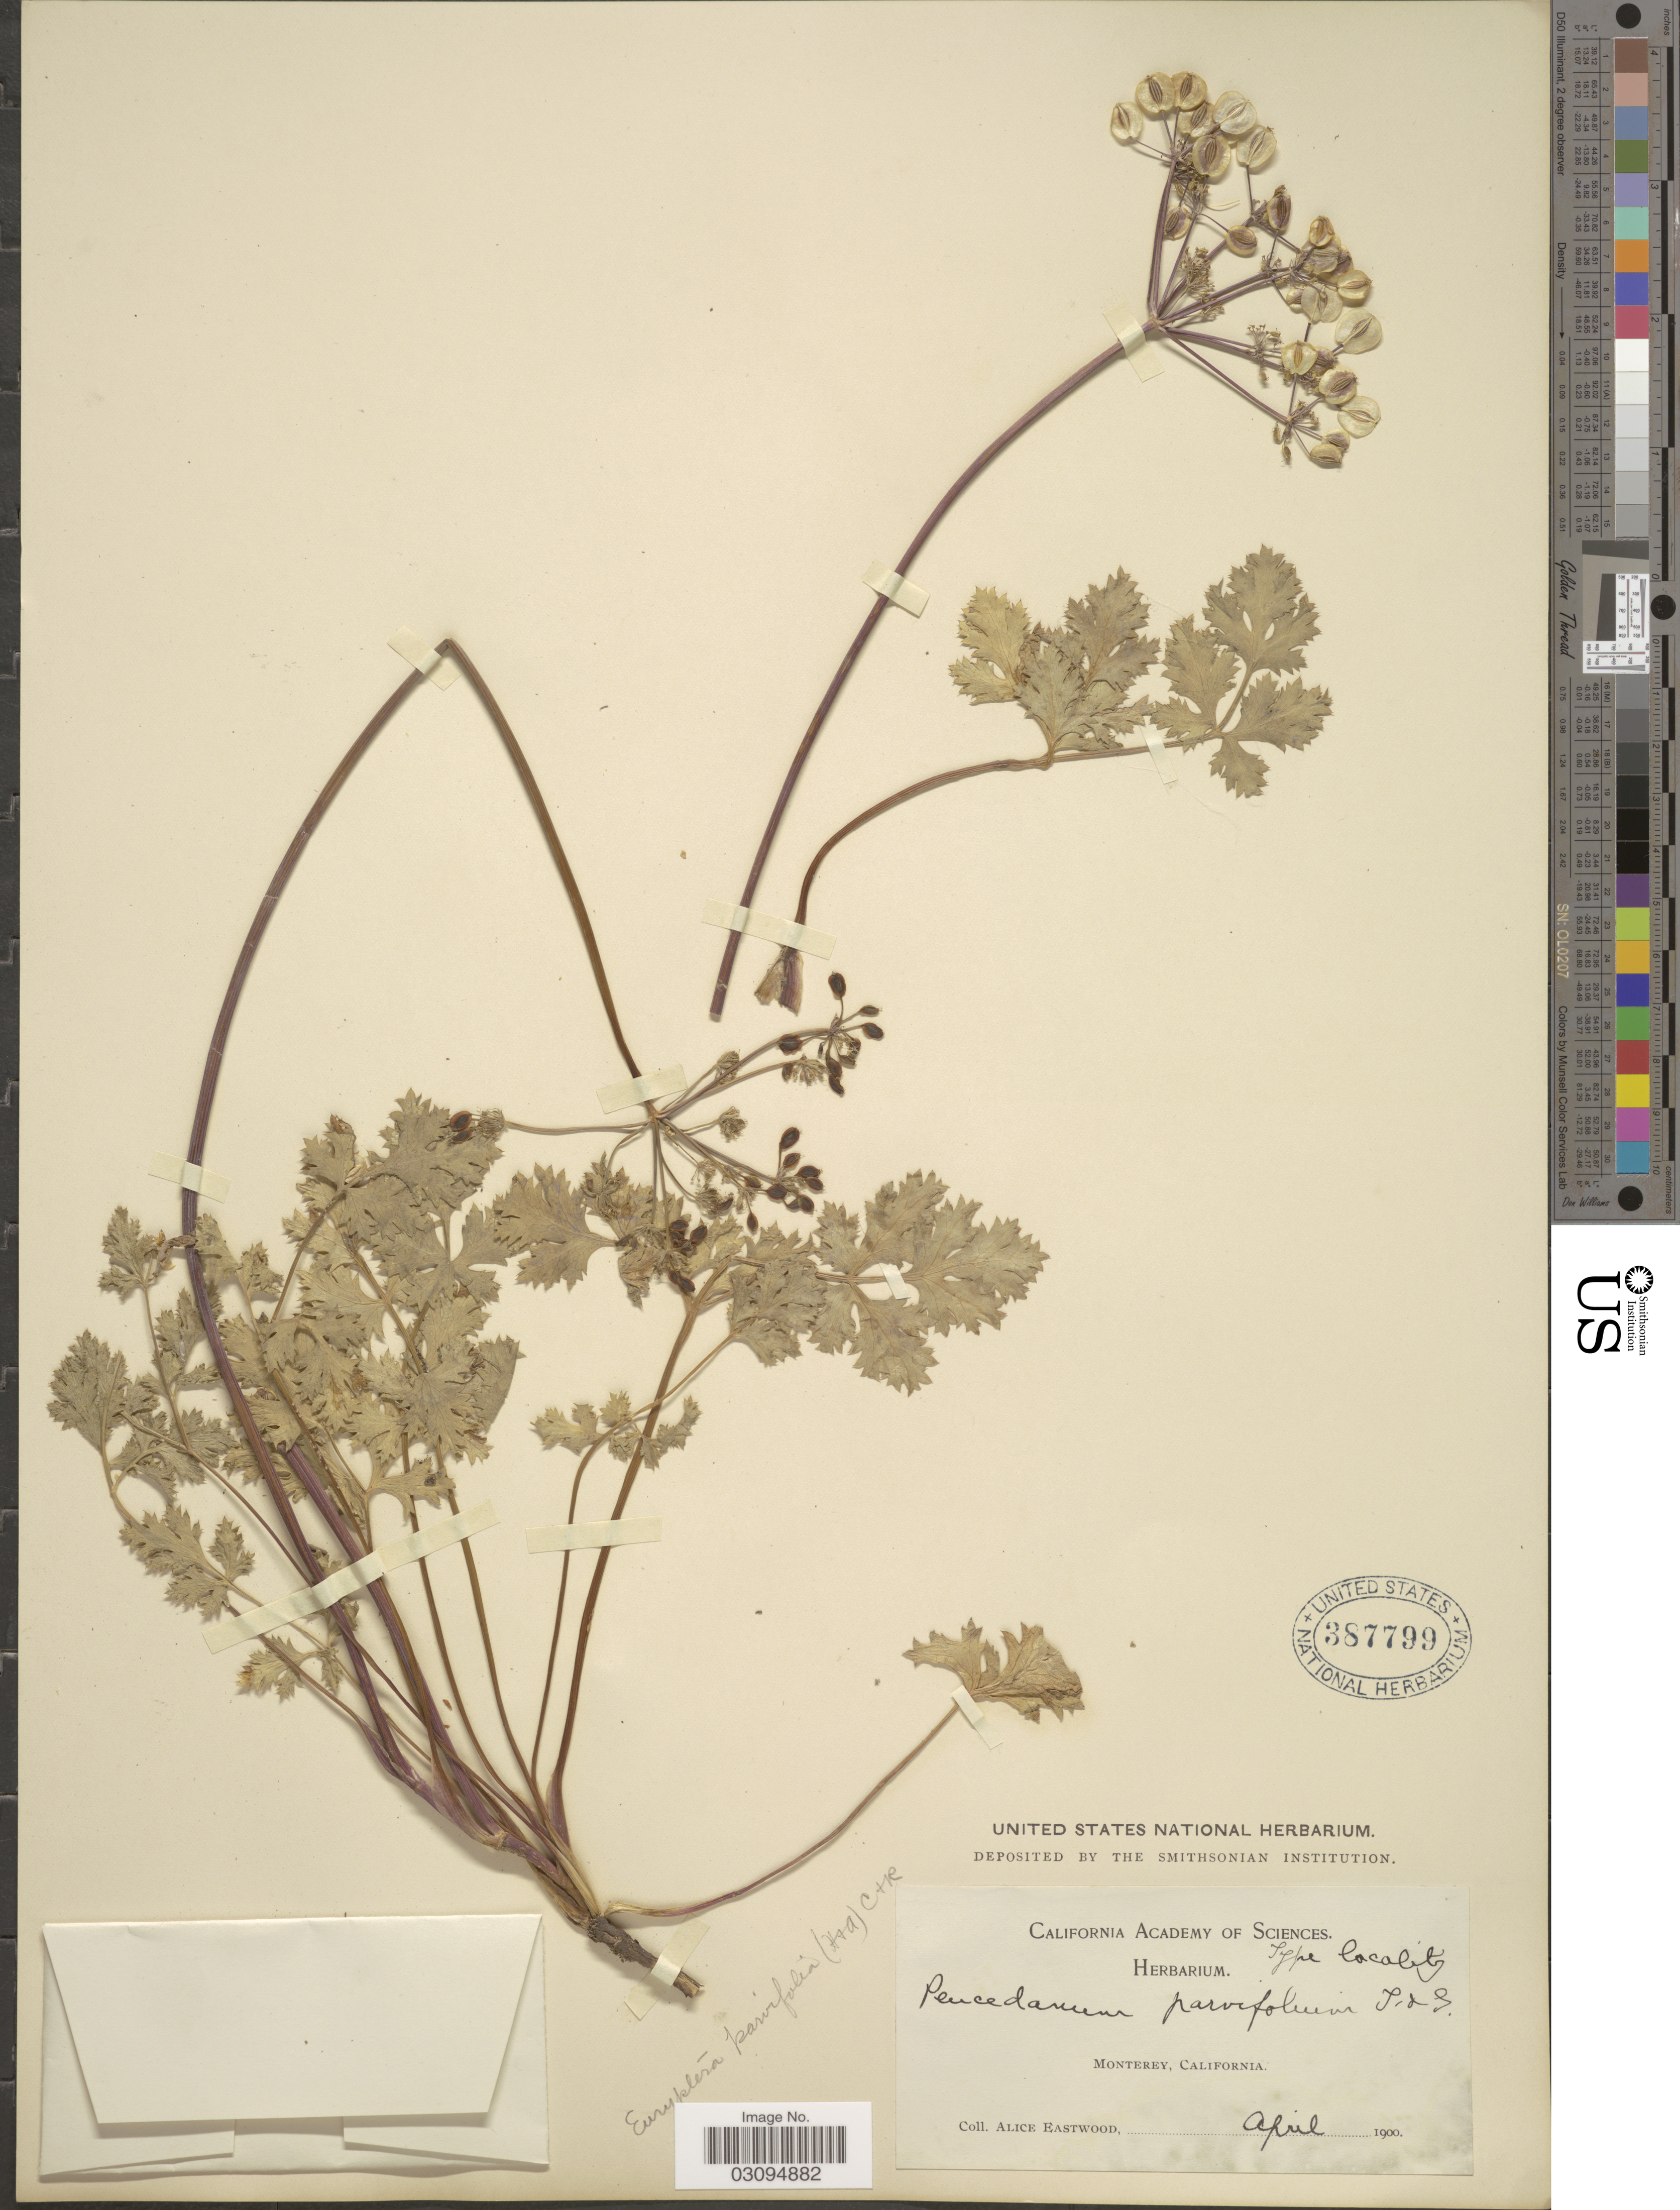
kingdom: Plantae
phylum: Tracheophyta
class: Magnoliopsida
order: Apiales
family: Apiaceae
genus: Lomatium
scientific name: Lomatium parvifolium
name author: (Hook. & Arn.) Jeps.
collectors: A. Eastwood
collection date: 1900-04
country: United States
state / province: California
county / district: Monterey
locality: Monterey.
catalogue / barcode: US 387799